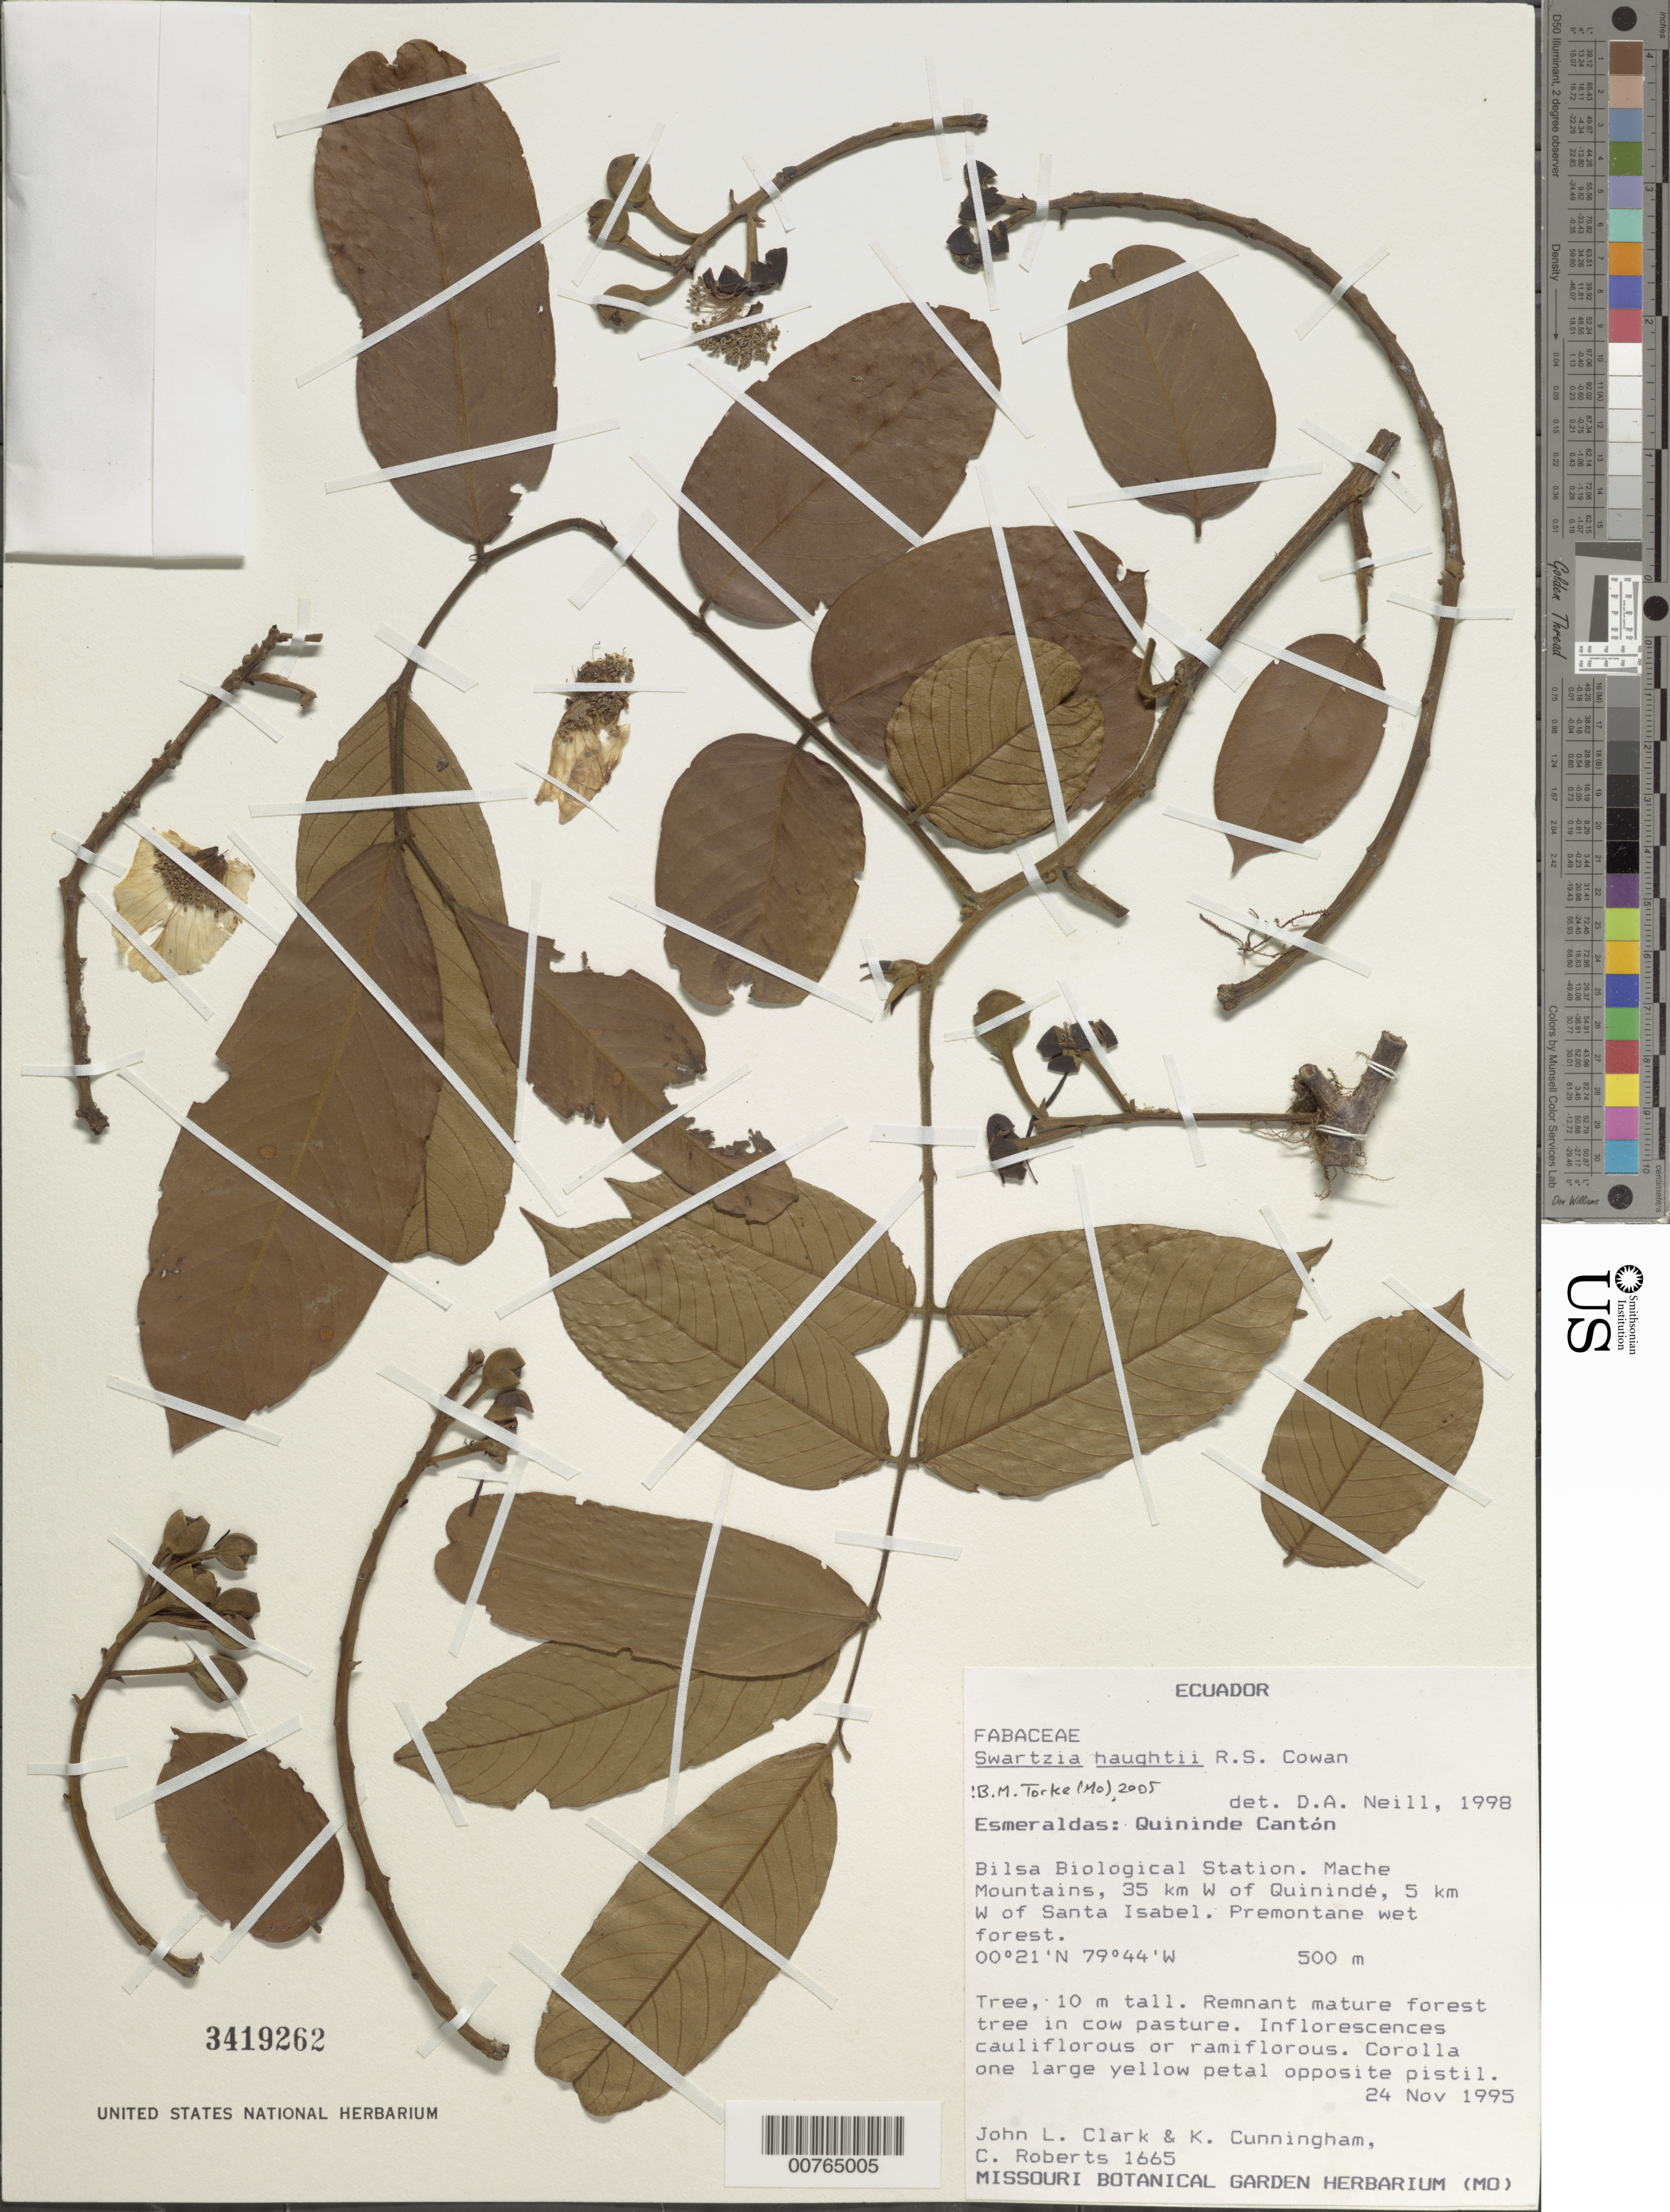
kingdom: Plantae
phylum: Tracheophyta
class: Magnoliopsida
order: Fabales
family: Fabaceae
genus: Swartzia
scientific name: Swartzia haughtii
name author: R.S. Cowan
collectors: J. L. Clark, K. Cunningham & C. Roberts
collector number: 1665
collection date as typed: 24 Nov 1995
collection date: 1995-11-24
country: Ecuador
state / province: Esmeraldas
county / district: Quininde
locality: Bilsa Biological Station. Mache Mountains, 35 km W of Quinindé, 5 km W of Santa Isabel.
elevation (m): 500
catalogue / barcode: US 3419262